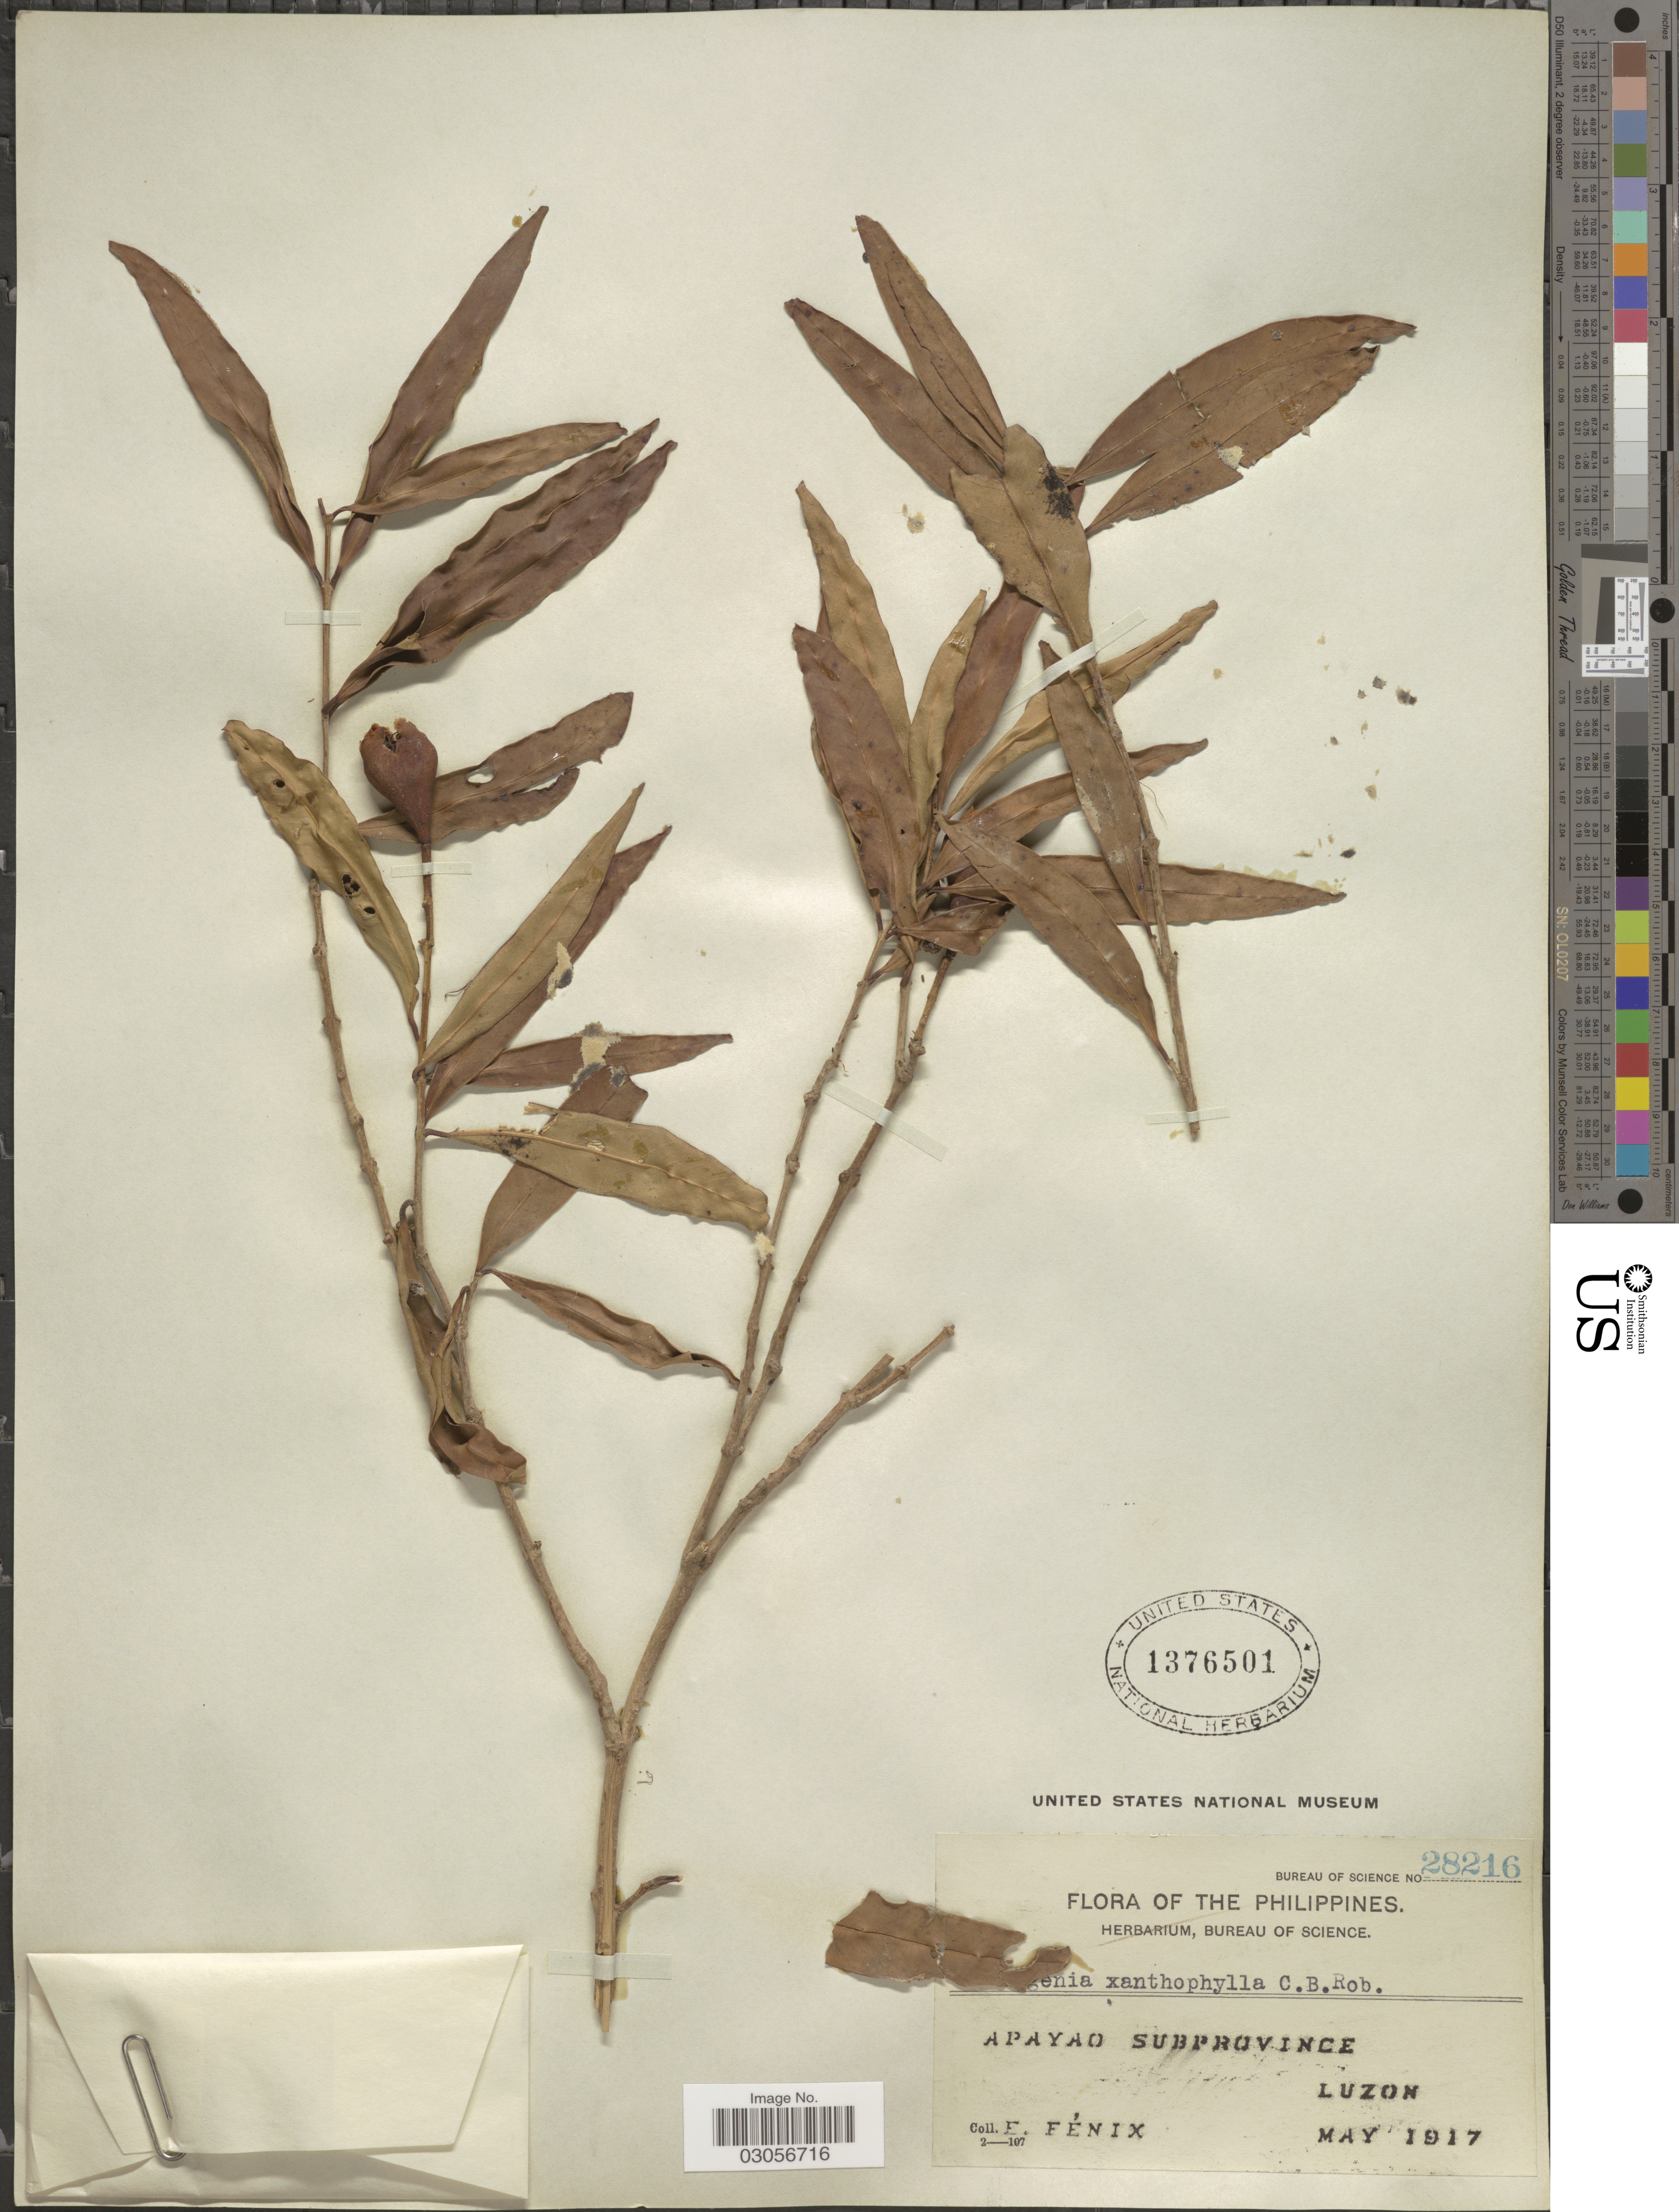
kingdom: Plantae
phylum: Tracheophyta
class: Magnoliopsida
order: Myrtales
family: Myrtaceae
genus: Syzygium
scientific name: Syzygium xanthophyllum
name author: (C.B. Rob.) Merr.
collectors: E. Fénix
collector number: Bureau of Science 28216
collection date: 1917-05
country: Philippines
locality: Apayao Subprovince. Luzon.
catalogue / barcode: US 1376501